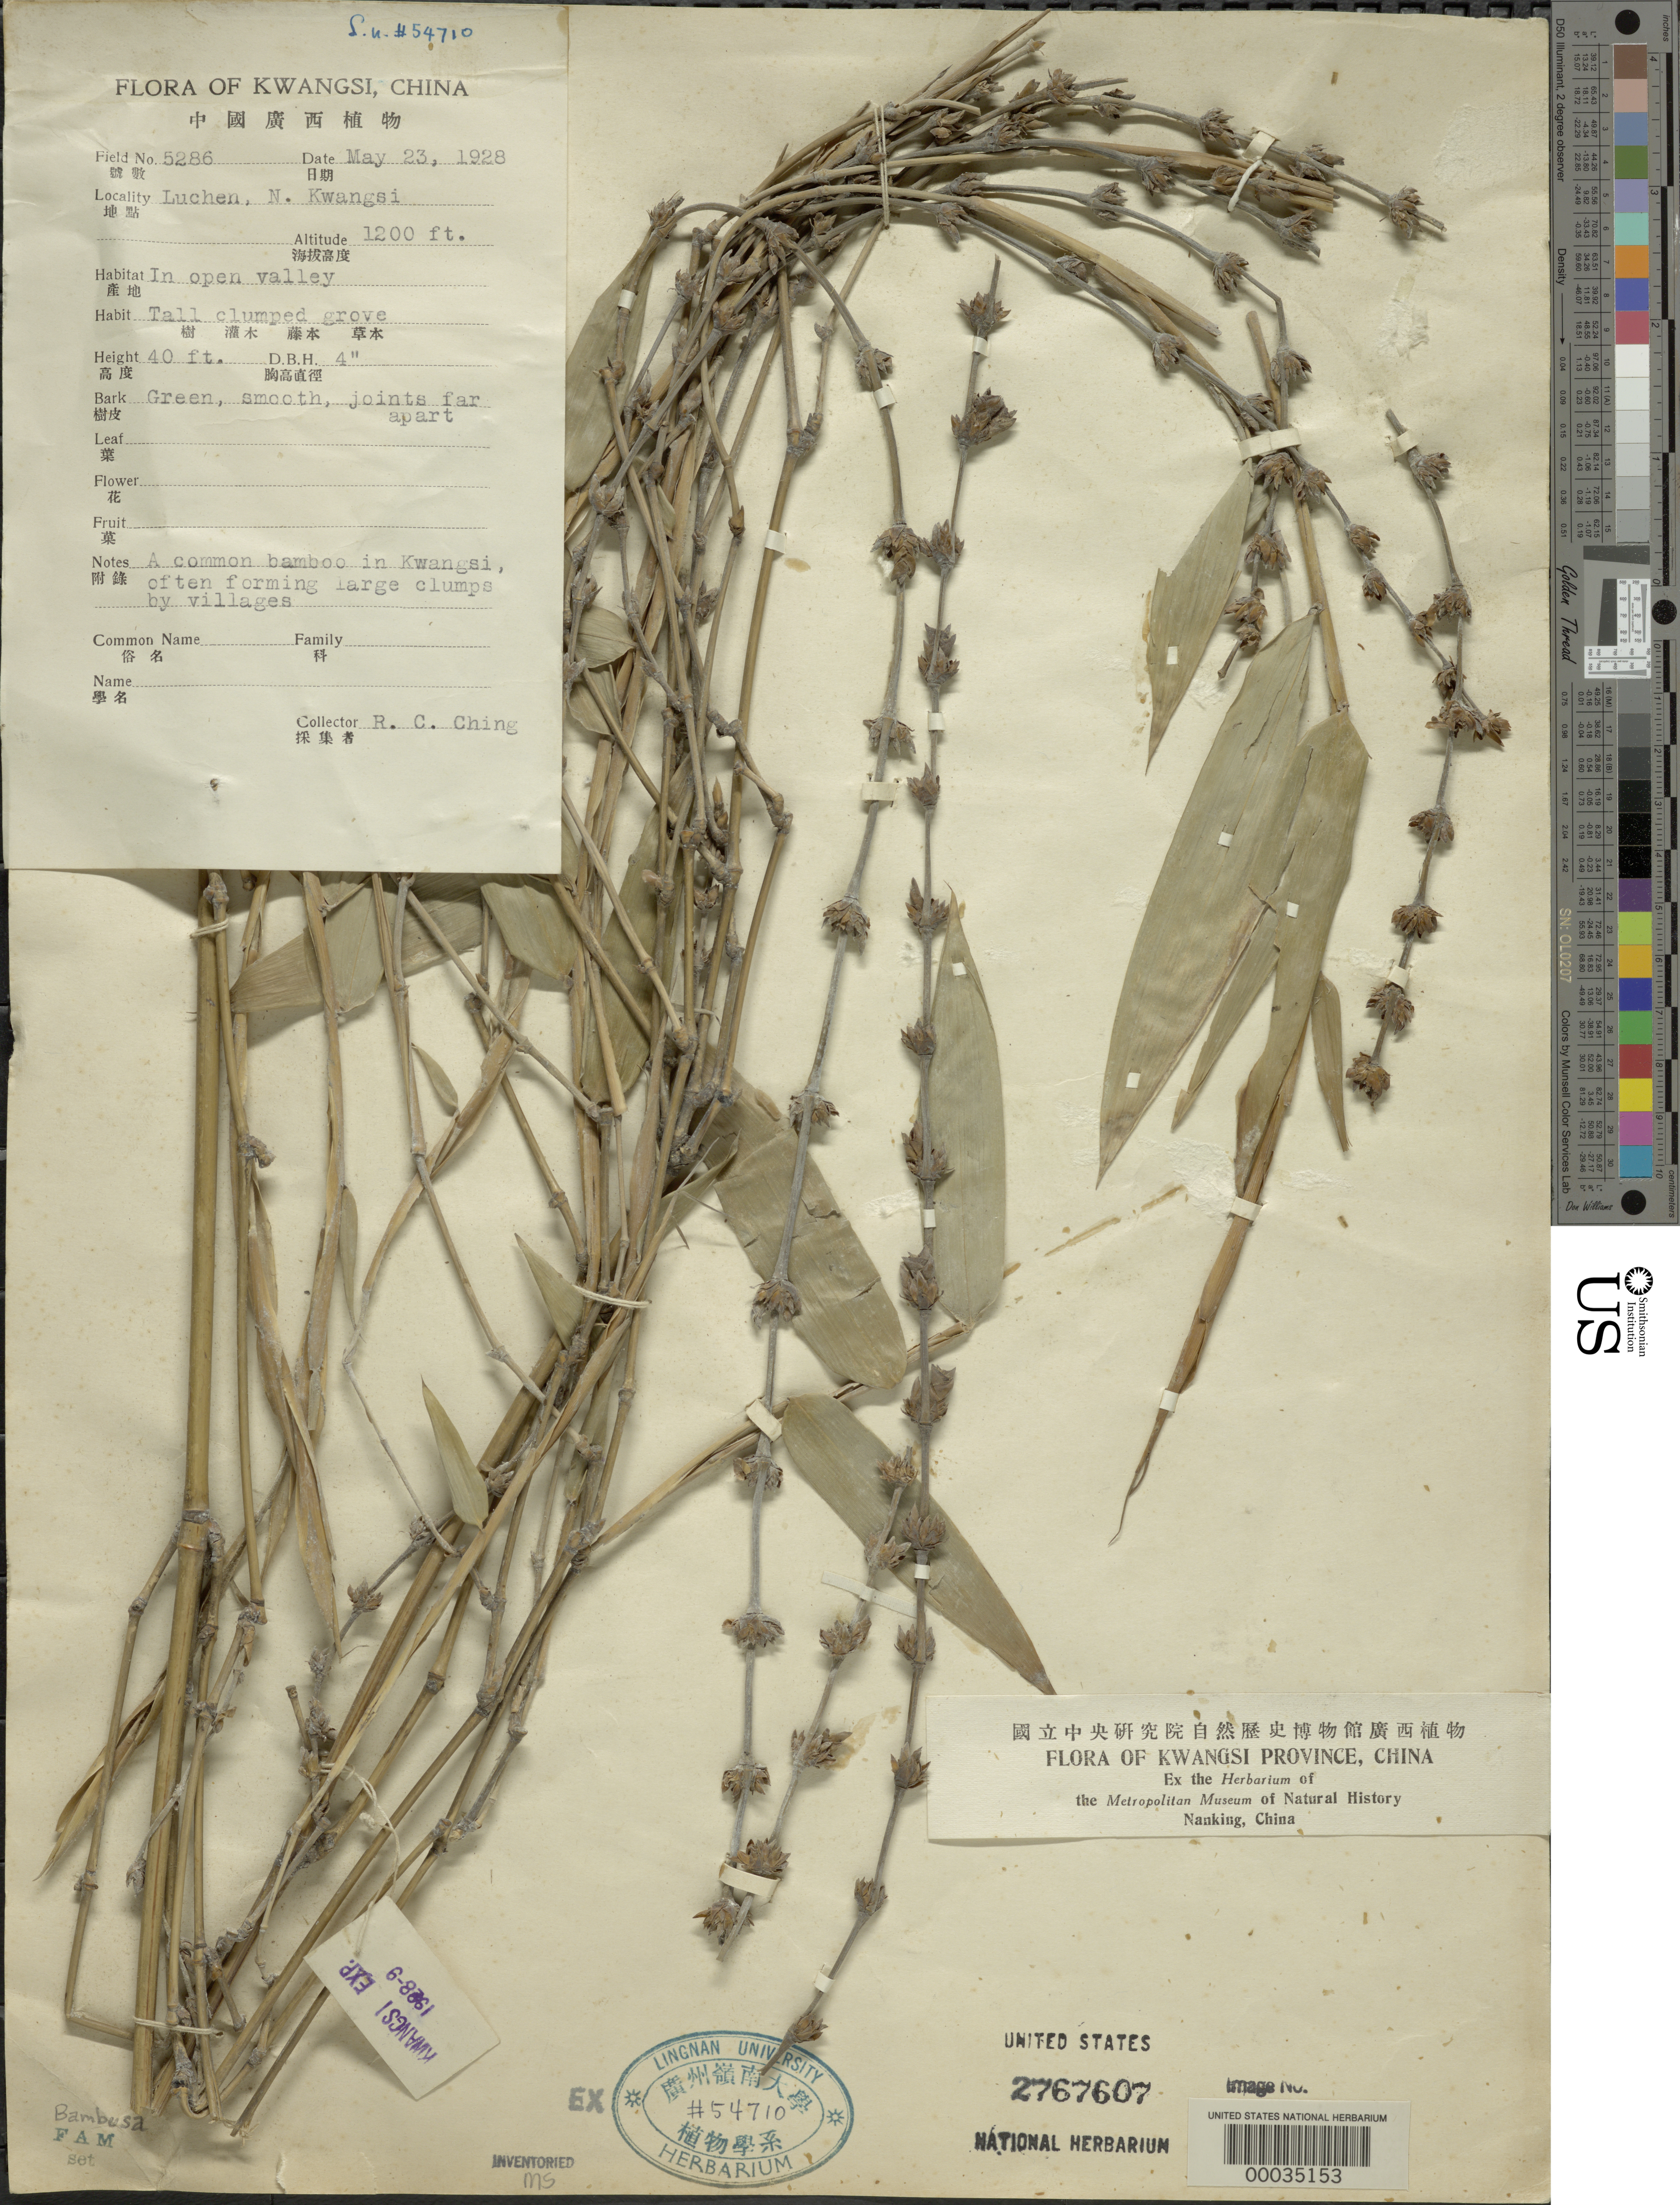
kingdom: Plantae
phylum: Tracheophyta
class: Liliopsida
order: Poales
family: Poaceae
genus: Bambusa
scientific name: Bambusa sp.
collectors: R. C. Ching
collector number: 5286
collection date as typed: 23 May 1928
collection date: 1928-05-23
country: China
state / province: Jiangxi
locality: Luchen, n. kwangsi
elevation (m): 366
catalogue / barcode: US 2767607